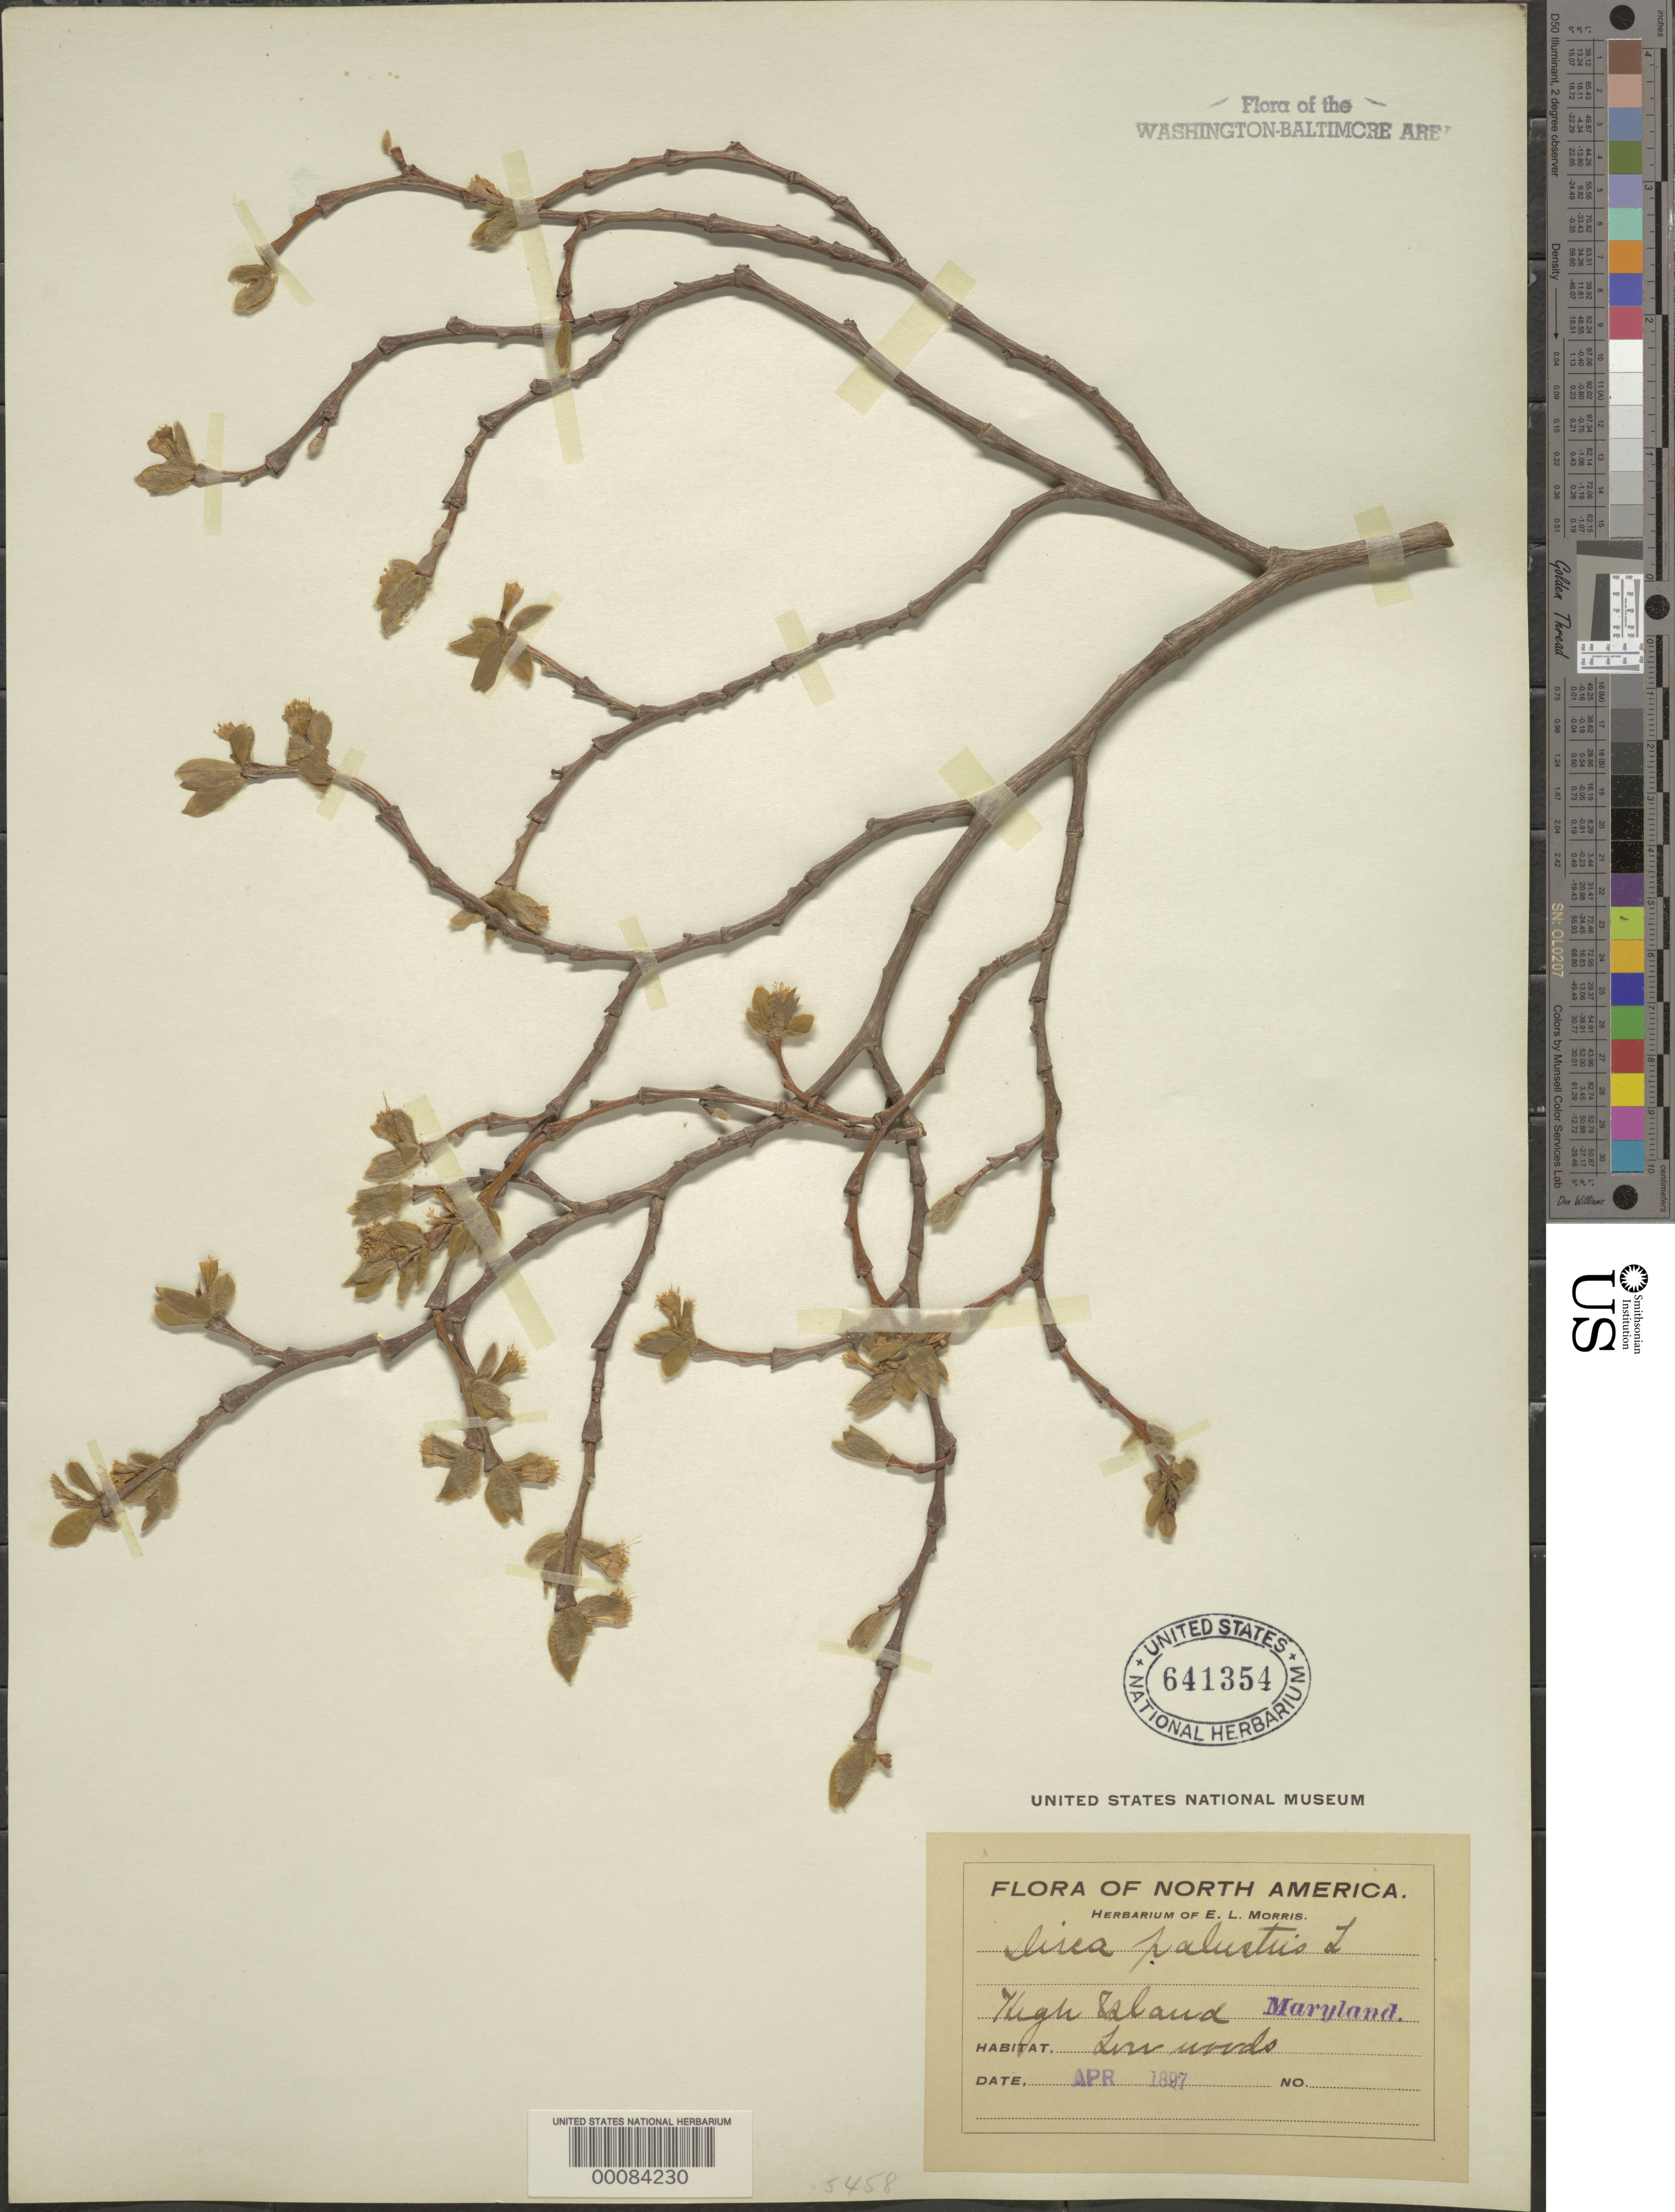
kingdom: Plantae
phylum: Tracheophyta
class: Magnoliopsida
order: Malvales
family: Thymelaeaceae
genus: Dirca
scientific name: Dirca palustris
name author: L.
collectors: E. L. Morris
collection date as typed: Apr 1897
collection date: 1897-04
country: United States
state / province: Maryland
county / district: Montgomery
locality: High Island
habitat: Low woods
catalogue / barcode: US 641354